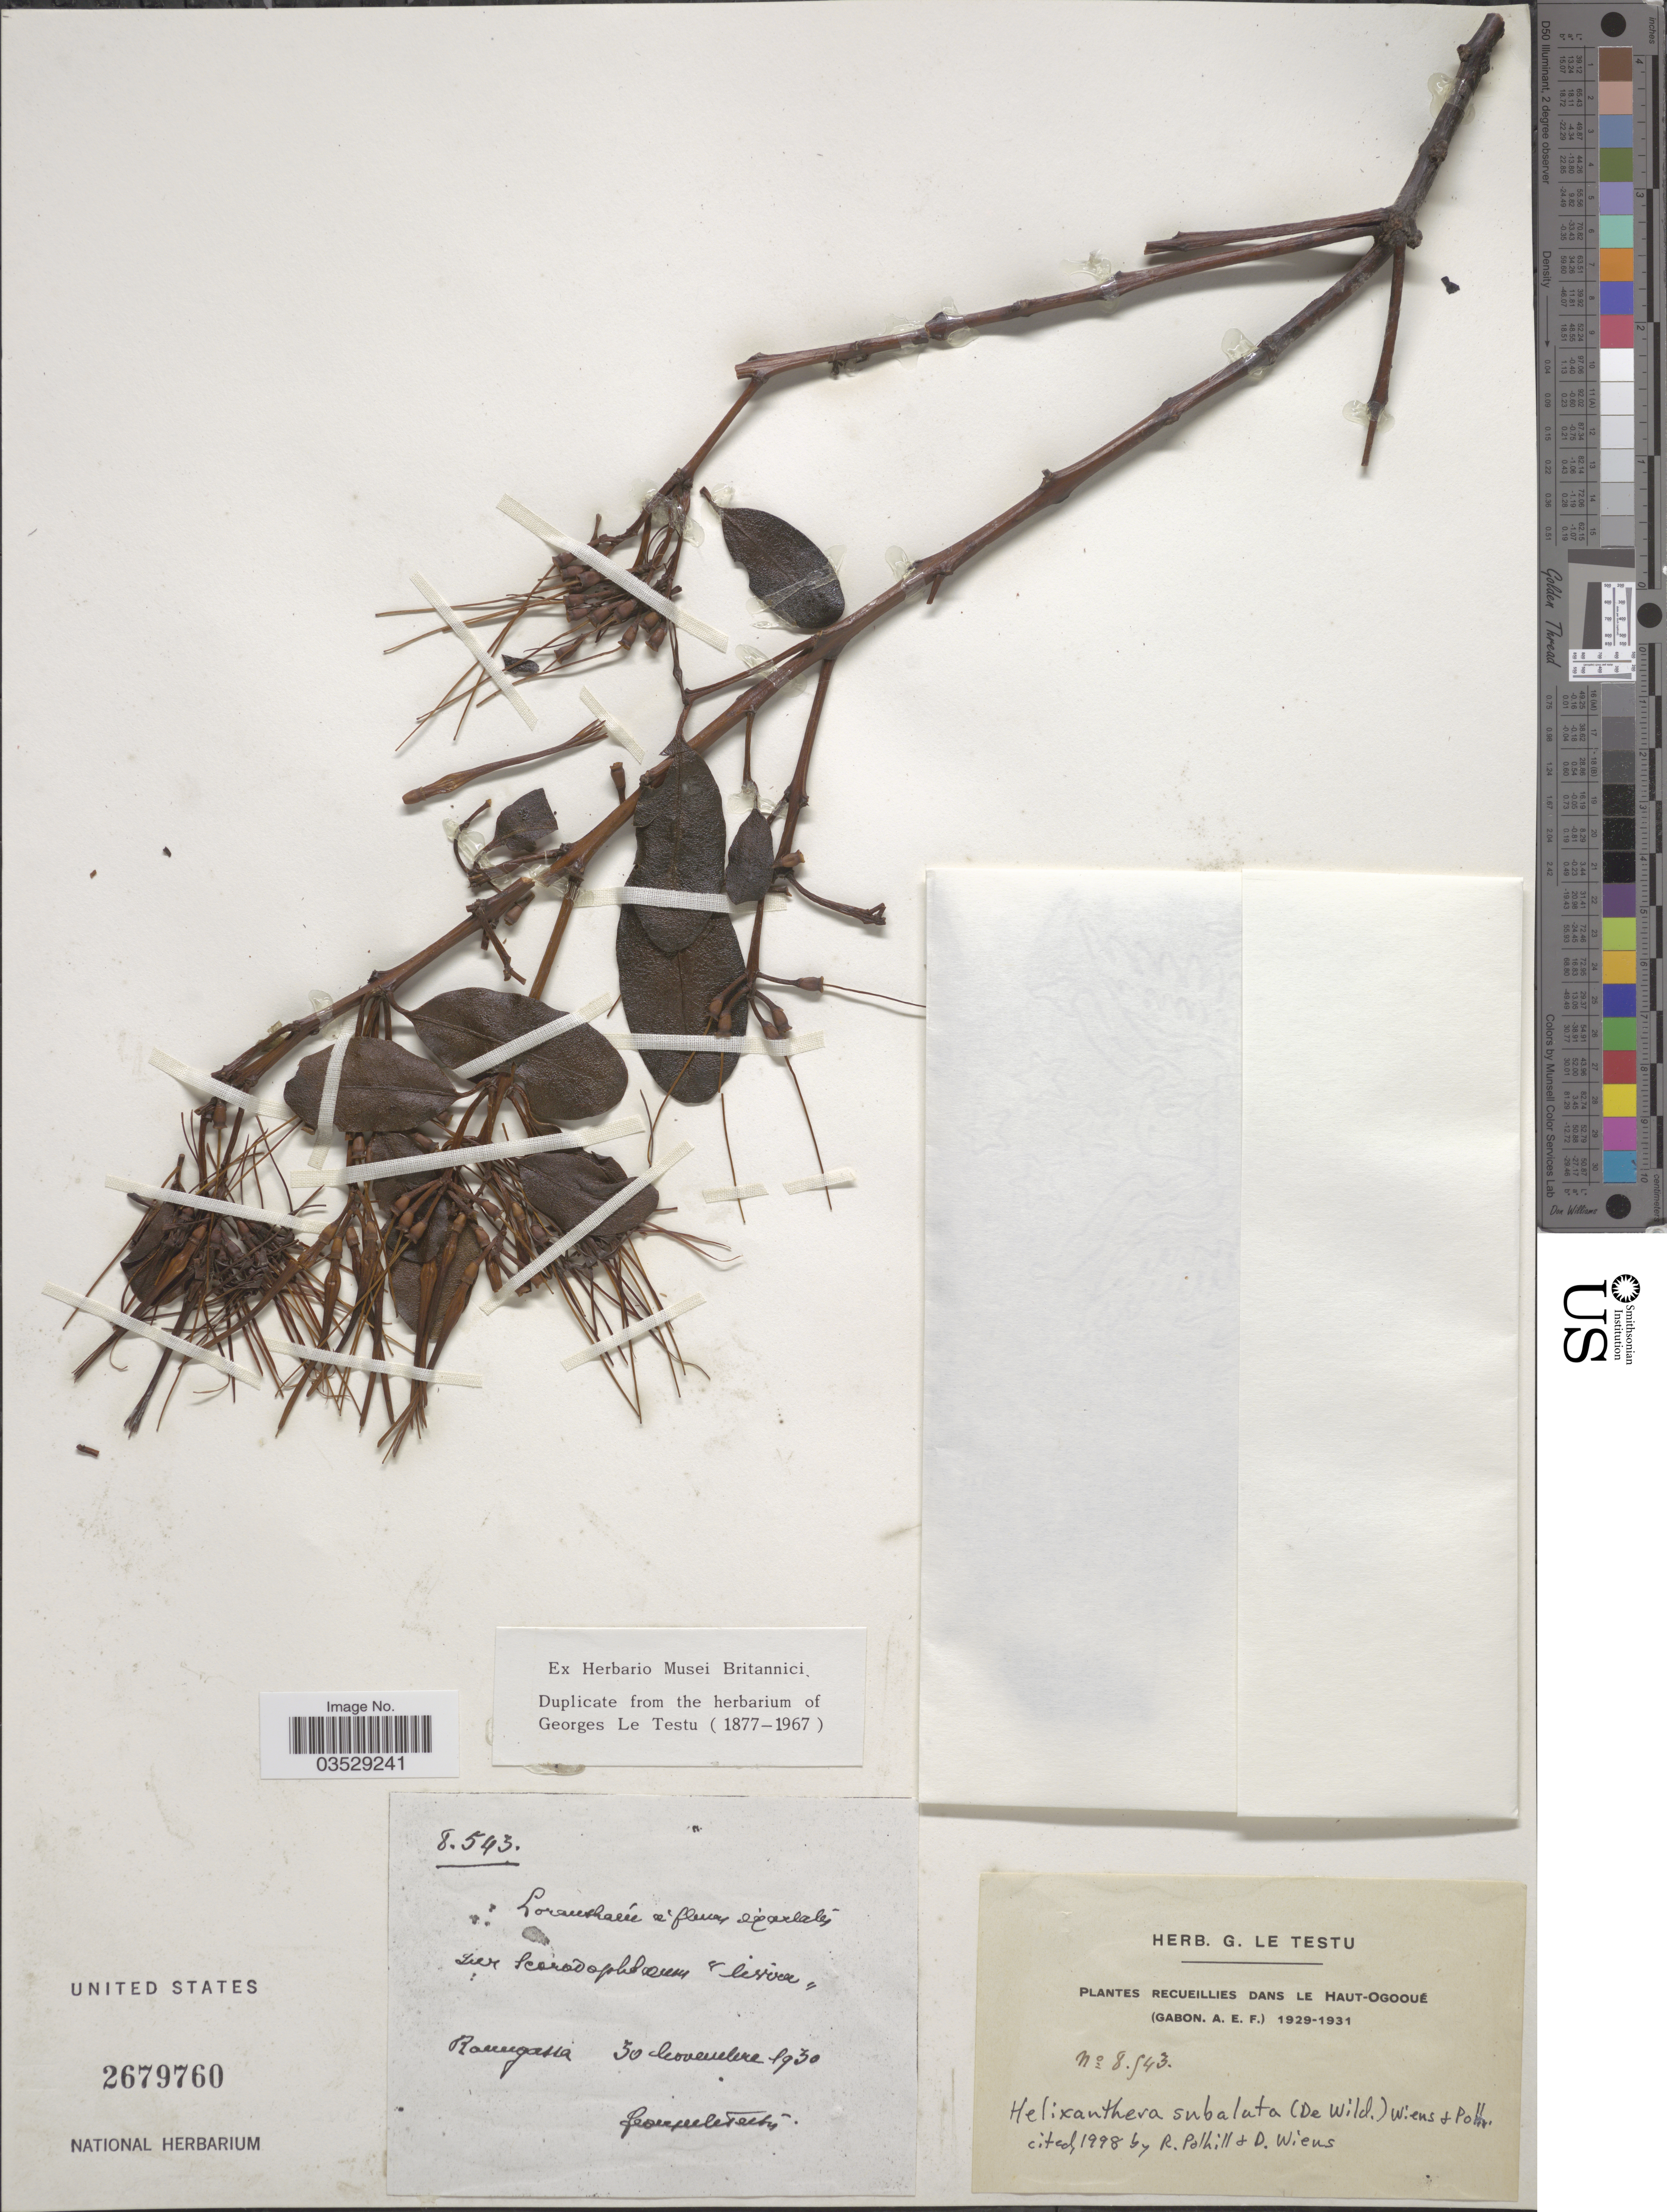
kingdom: Plantae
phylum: Tracheophyta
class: Magnoliopsida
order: Santalales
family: Loranthaceae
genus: Helixanthera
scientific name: Helixanthera subalata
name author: (De Wild.) Wiens & Polhill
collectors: G. Le Testu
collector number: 8543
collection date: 1930-11-30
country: Gabon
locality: Dans le Haut-Ogooué. (Gabon-A. E. F.). Ranngasia [interpreted].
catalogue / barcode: US 2679760